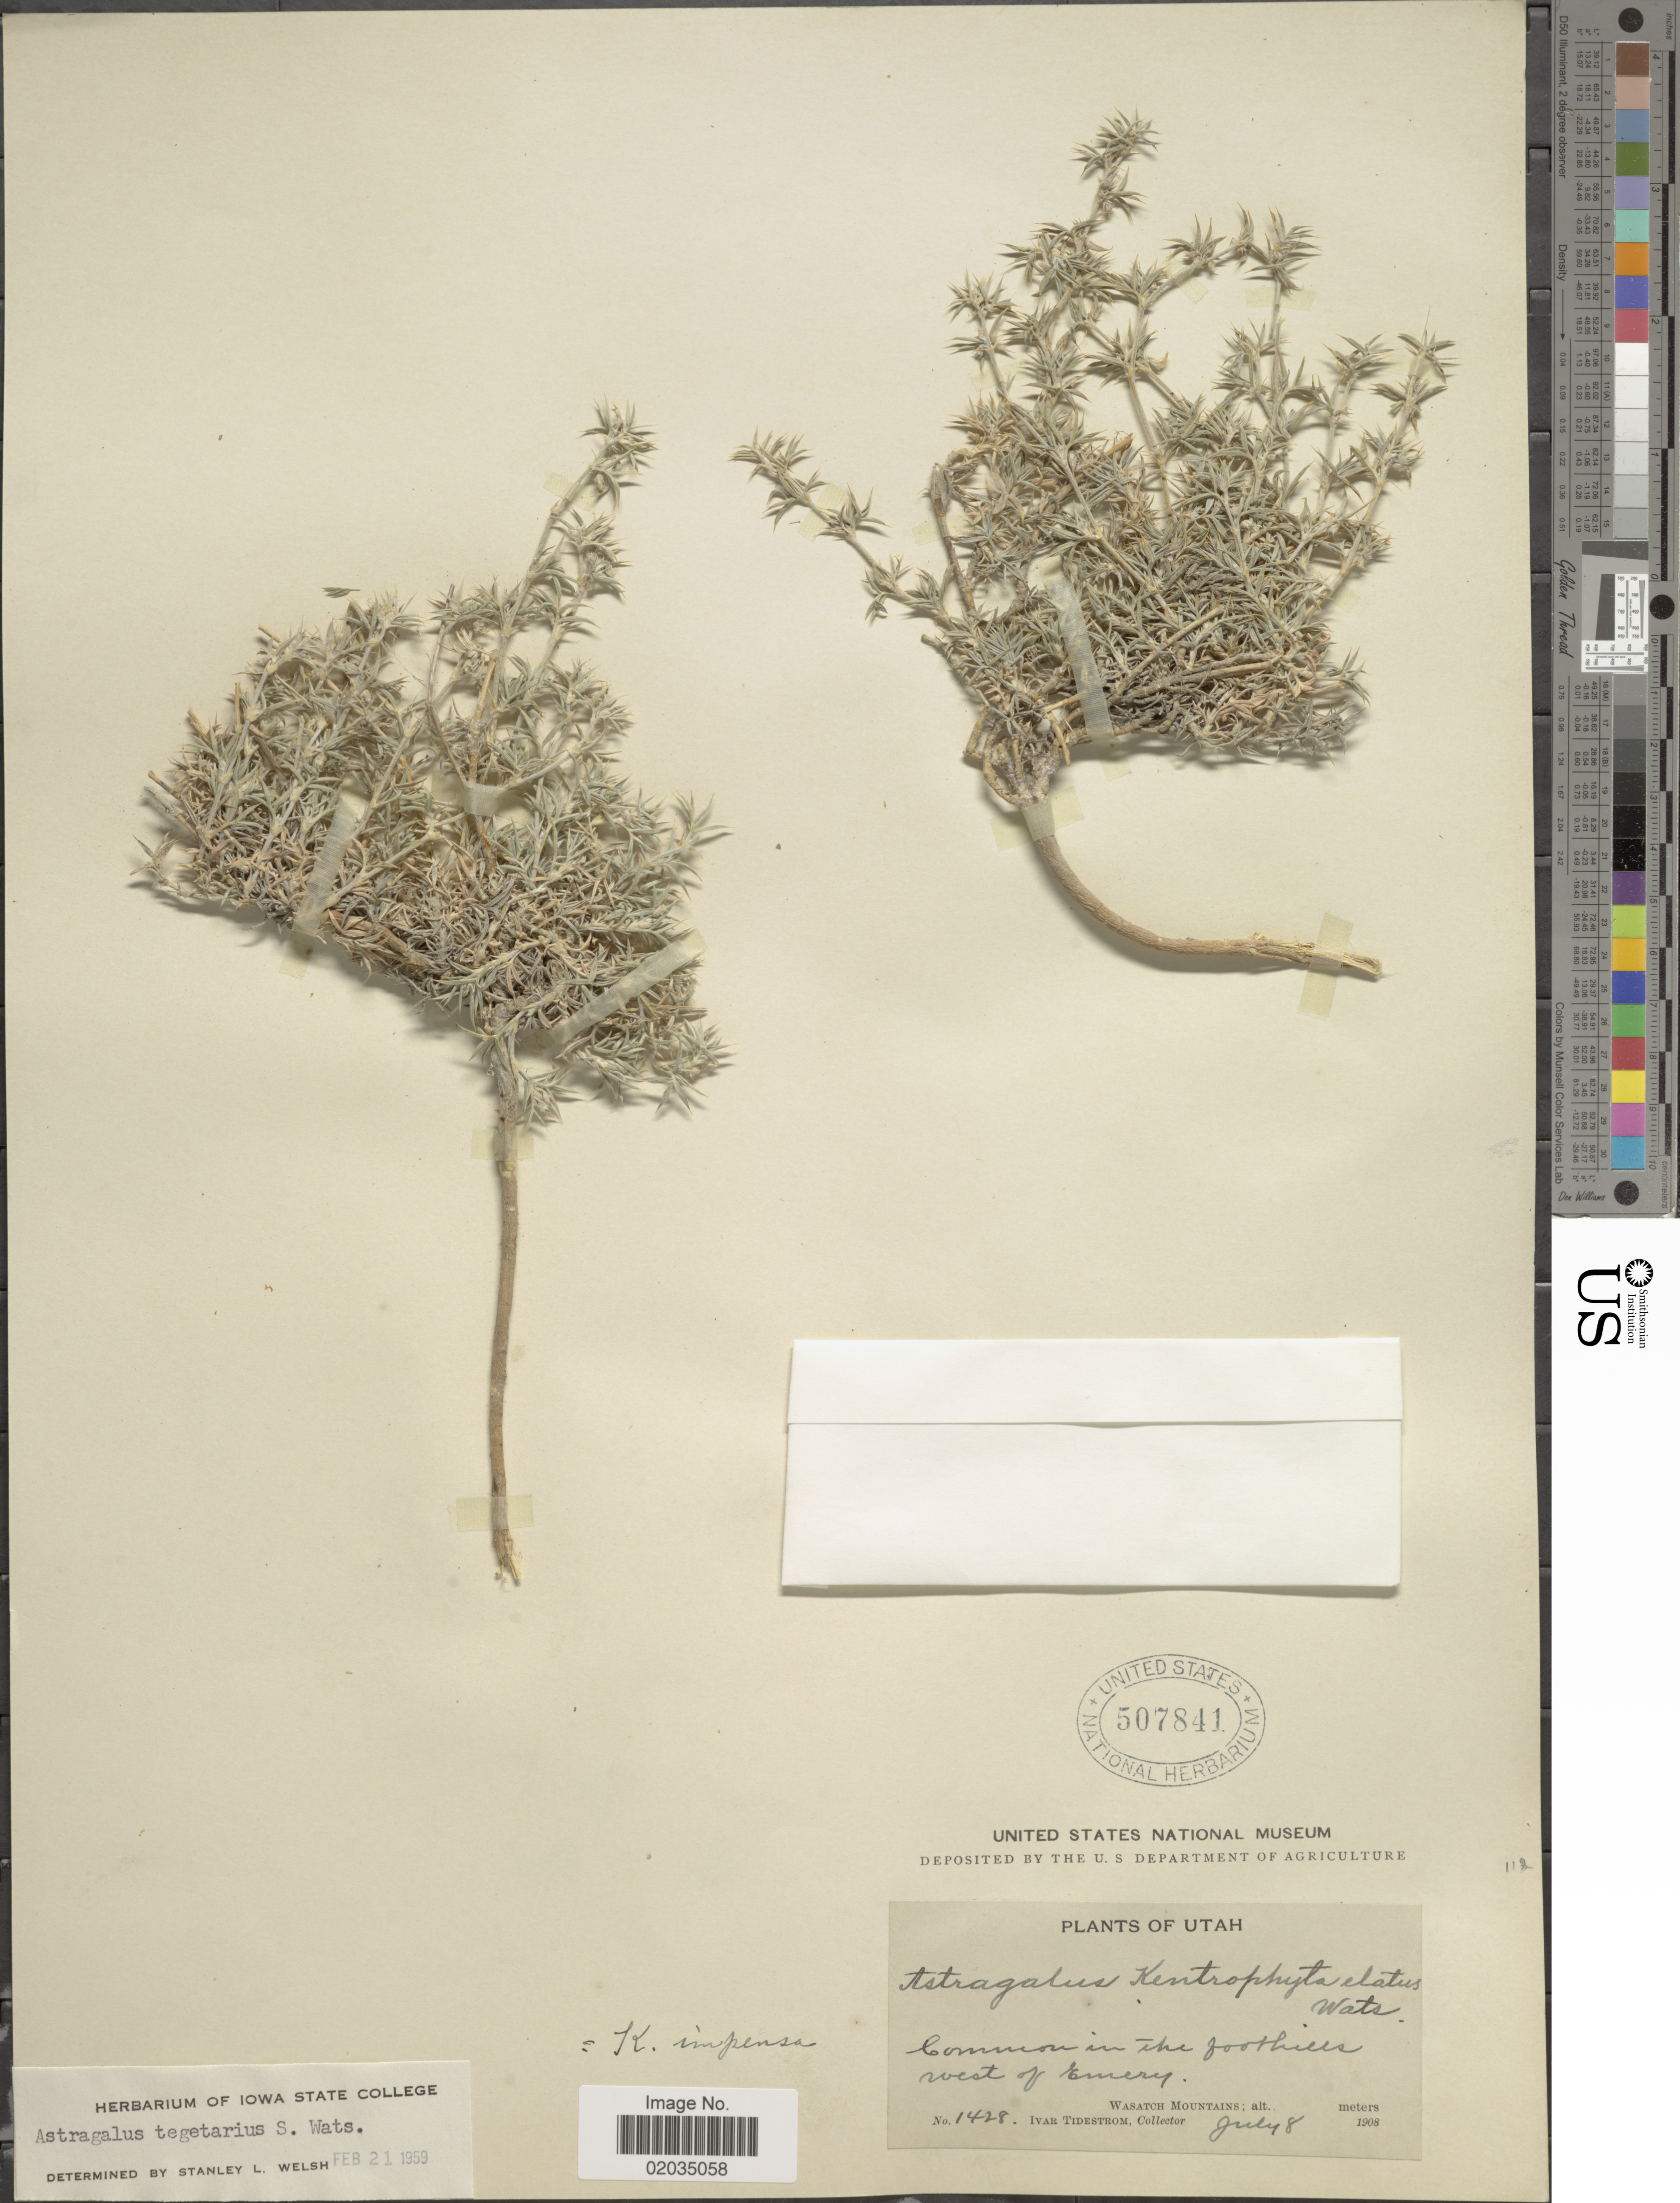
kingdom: Plantae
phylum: Tracheophyta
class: Magnoliopsida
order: Fabales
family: Fabaceae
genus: Astragalus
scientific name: Astragalus tegetarioides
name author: M.E. Jones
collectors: I. F. Tidestrom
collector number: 1428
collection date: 1908-07-08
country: United States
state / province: Utah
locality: Common in the foothills west of Emery, Wasatch Mountains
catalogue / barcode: US 507841